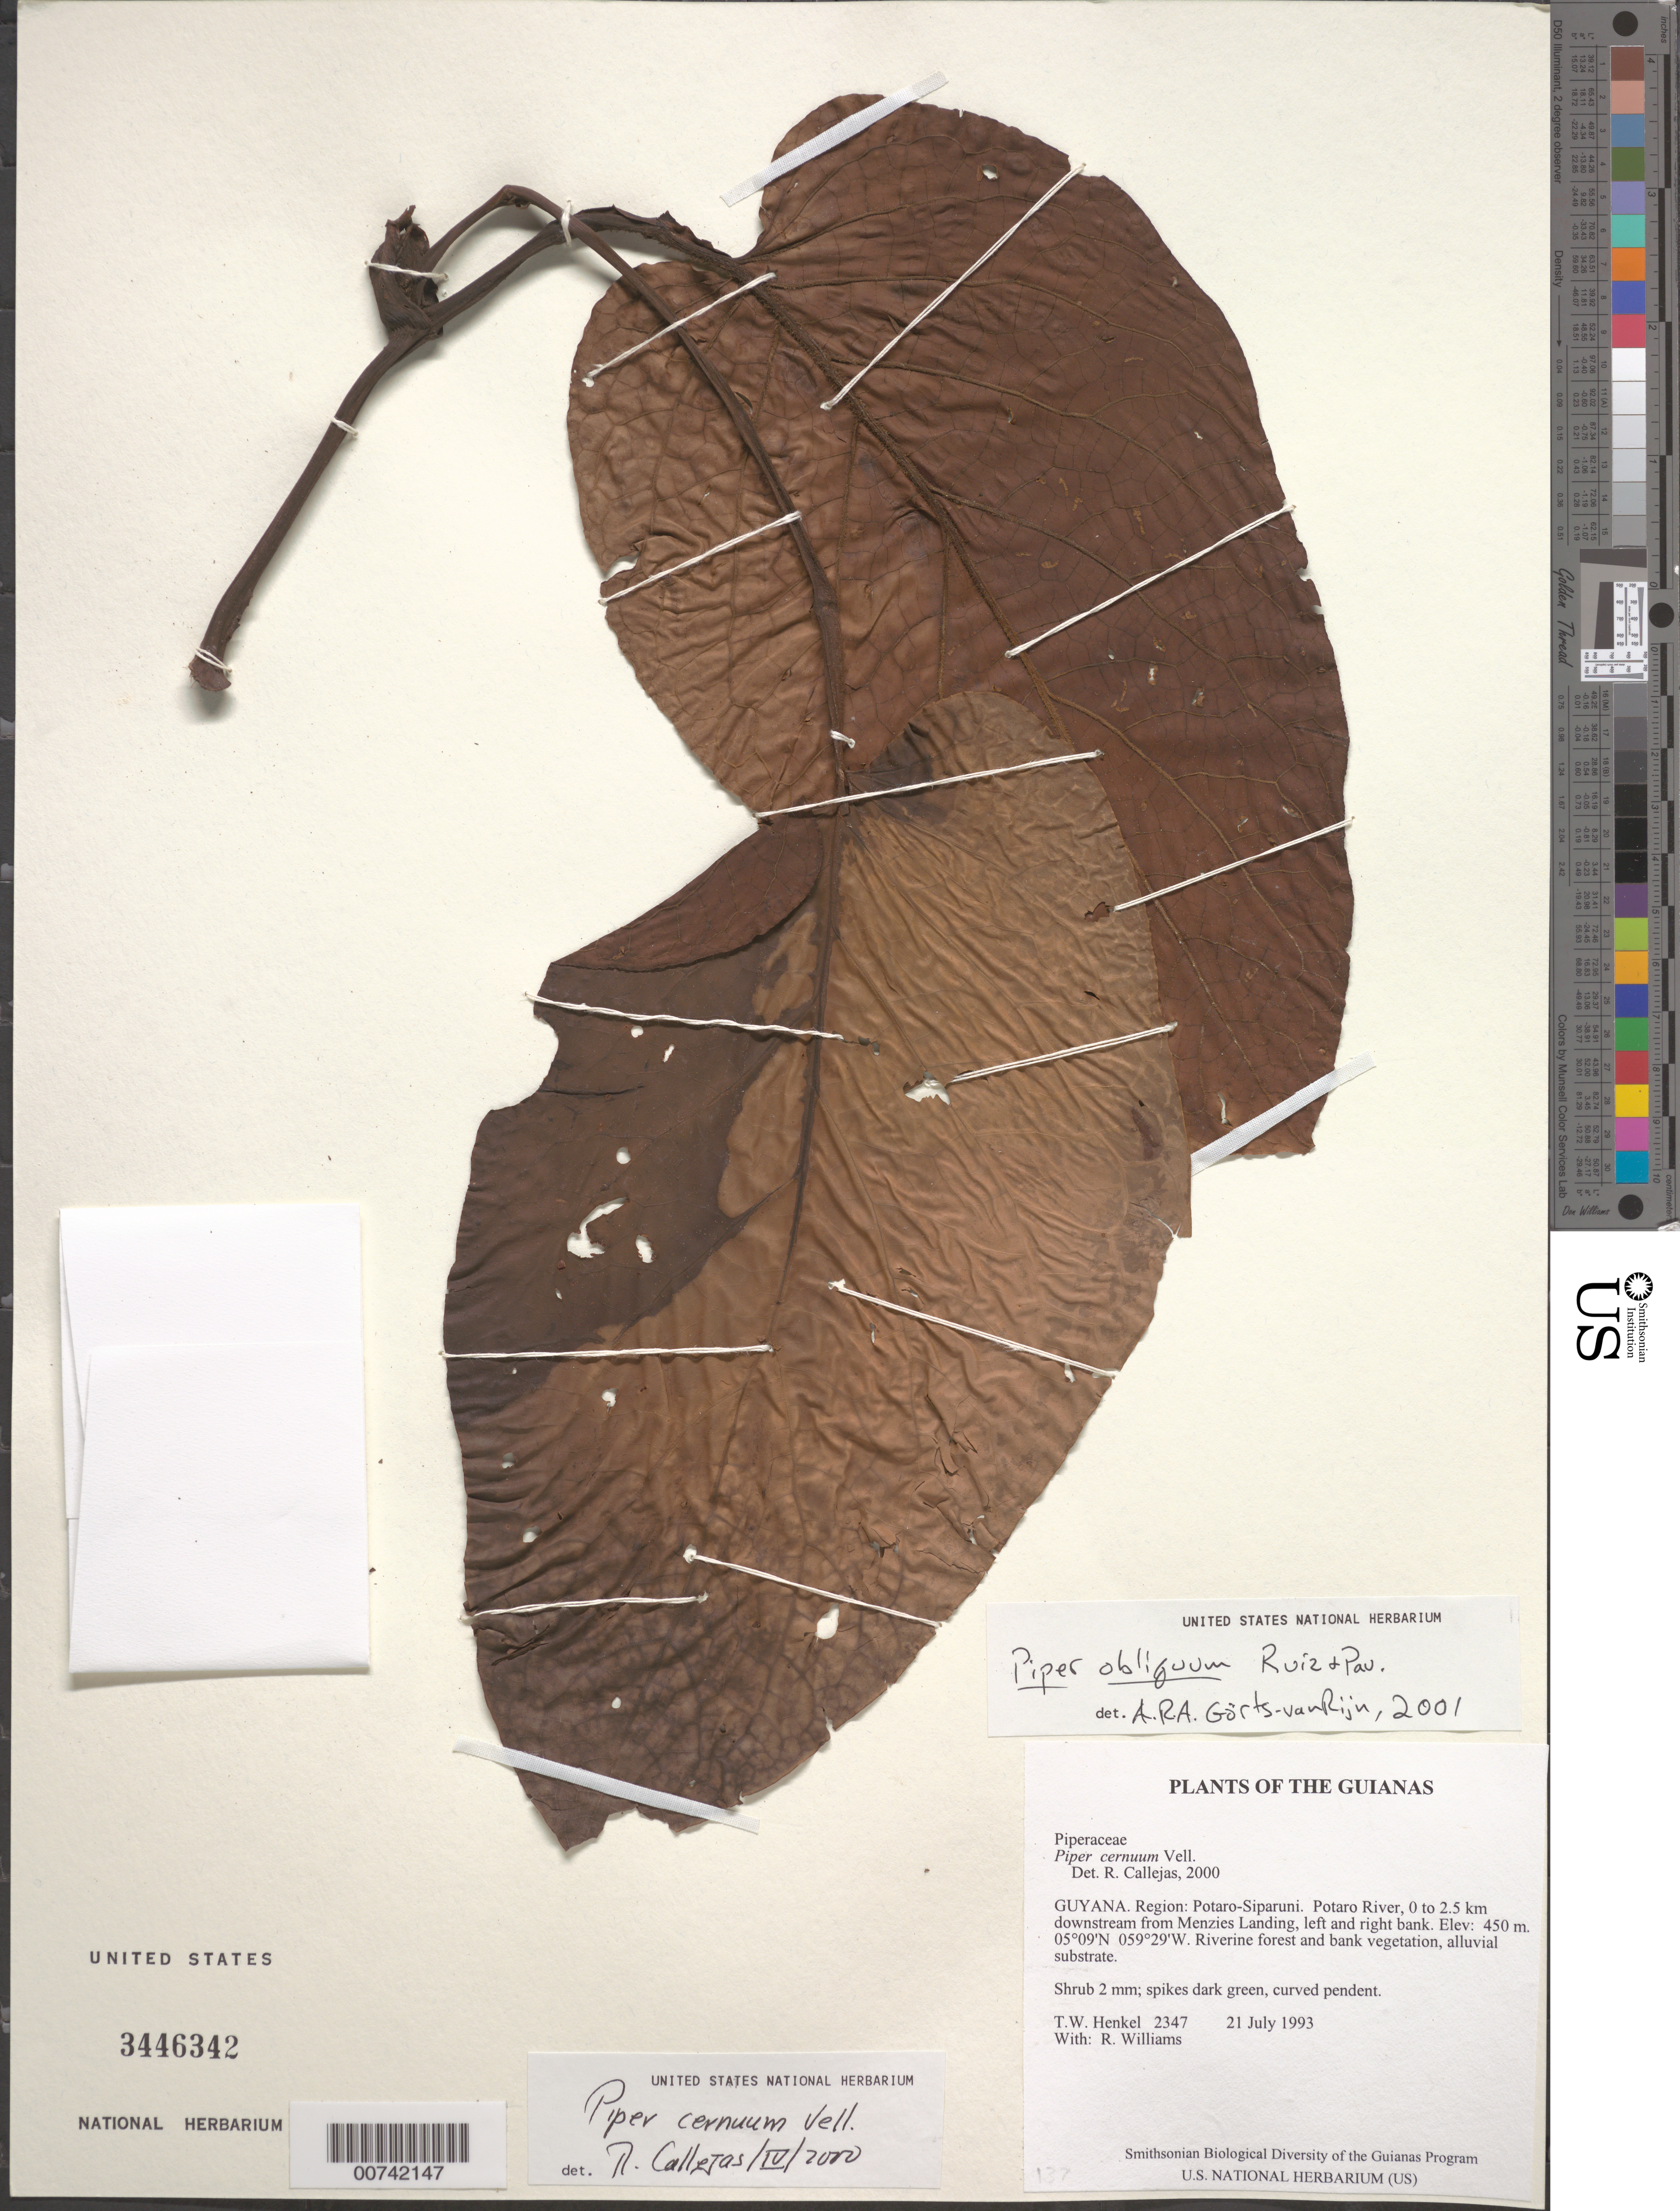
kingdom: Plantae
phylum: Tracheophyta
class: Magnoliopsida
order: Piperales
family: Piperaceae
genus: Piper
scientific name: Piper cernuum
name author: Vell.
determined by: Callejas, Ricardo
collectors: T. Henkel & R. Williams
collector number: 2347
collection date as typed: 21 July 1993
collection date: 1993-07-21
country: Guyana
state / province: Potaro-Siparuni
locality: Potaro River, 0 to 2.5 km downstream from Menzies Landing, left and right bank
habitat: Riverine forest and bank vegetation, alluvial substrate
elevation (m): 450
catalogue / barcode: US 3446342